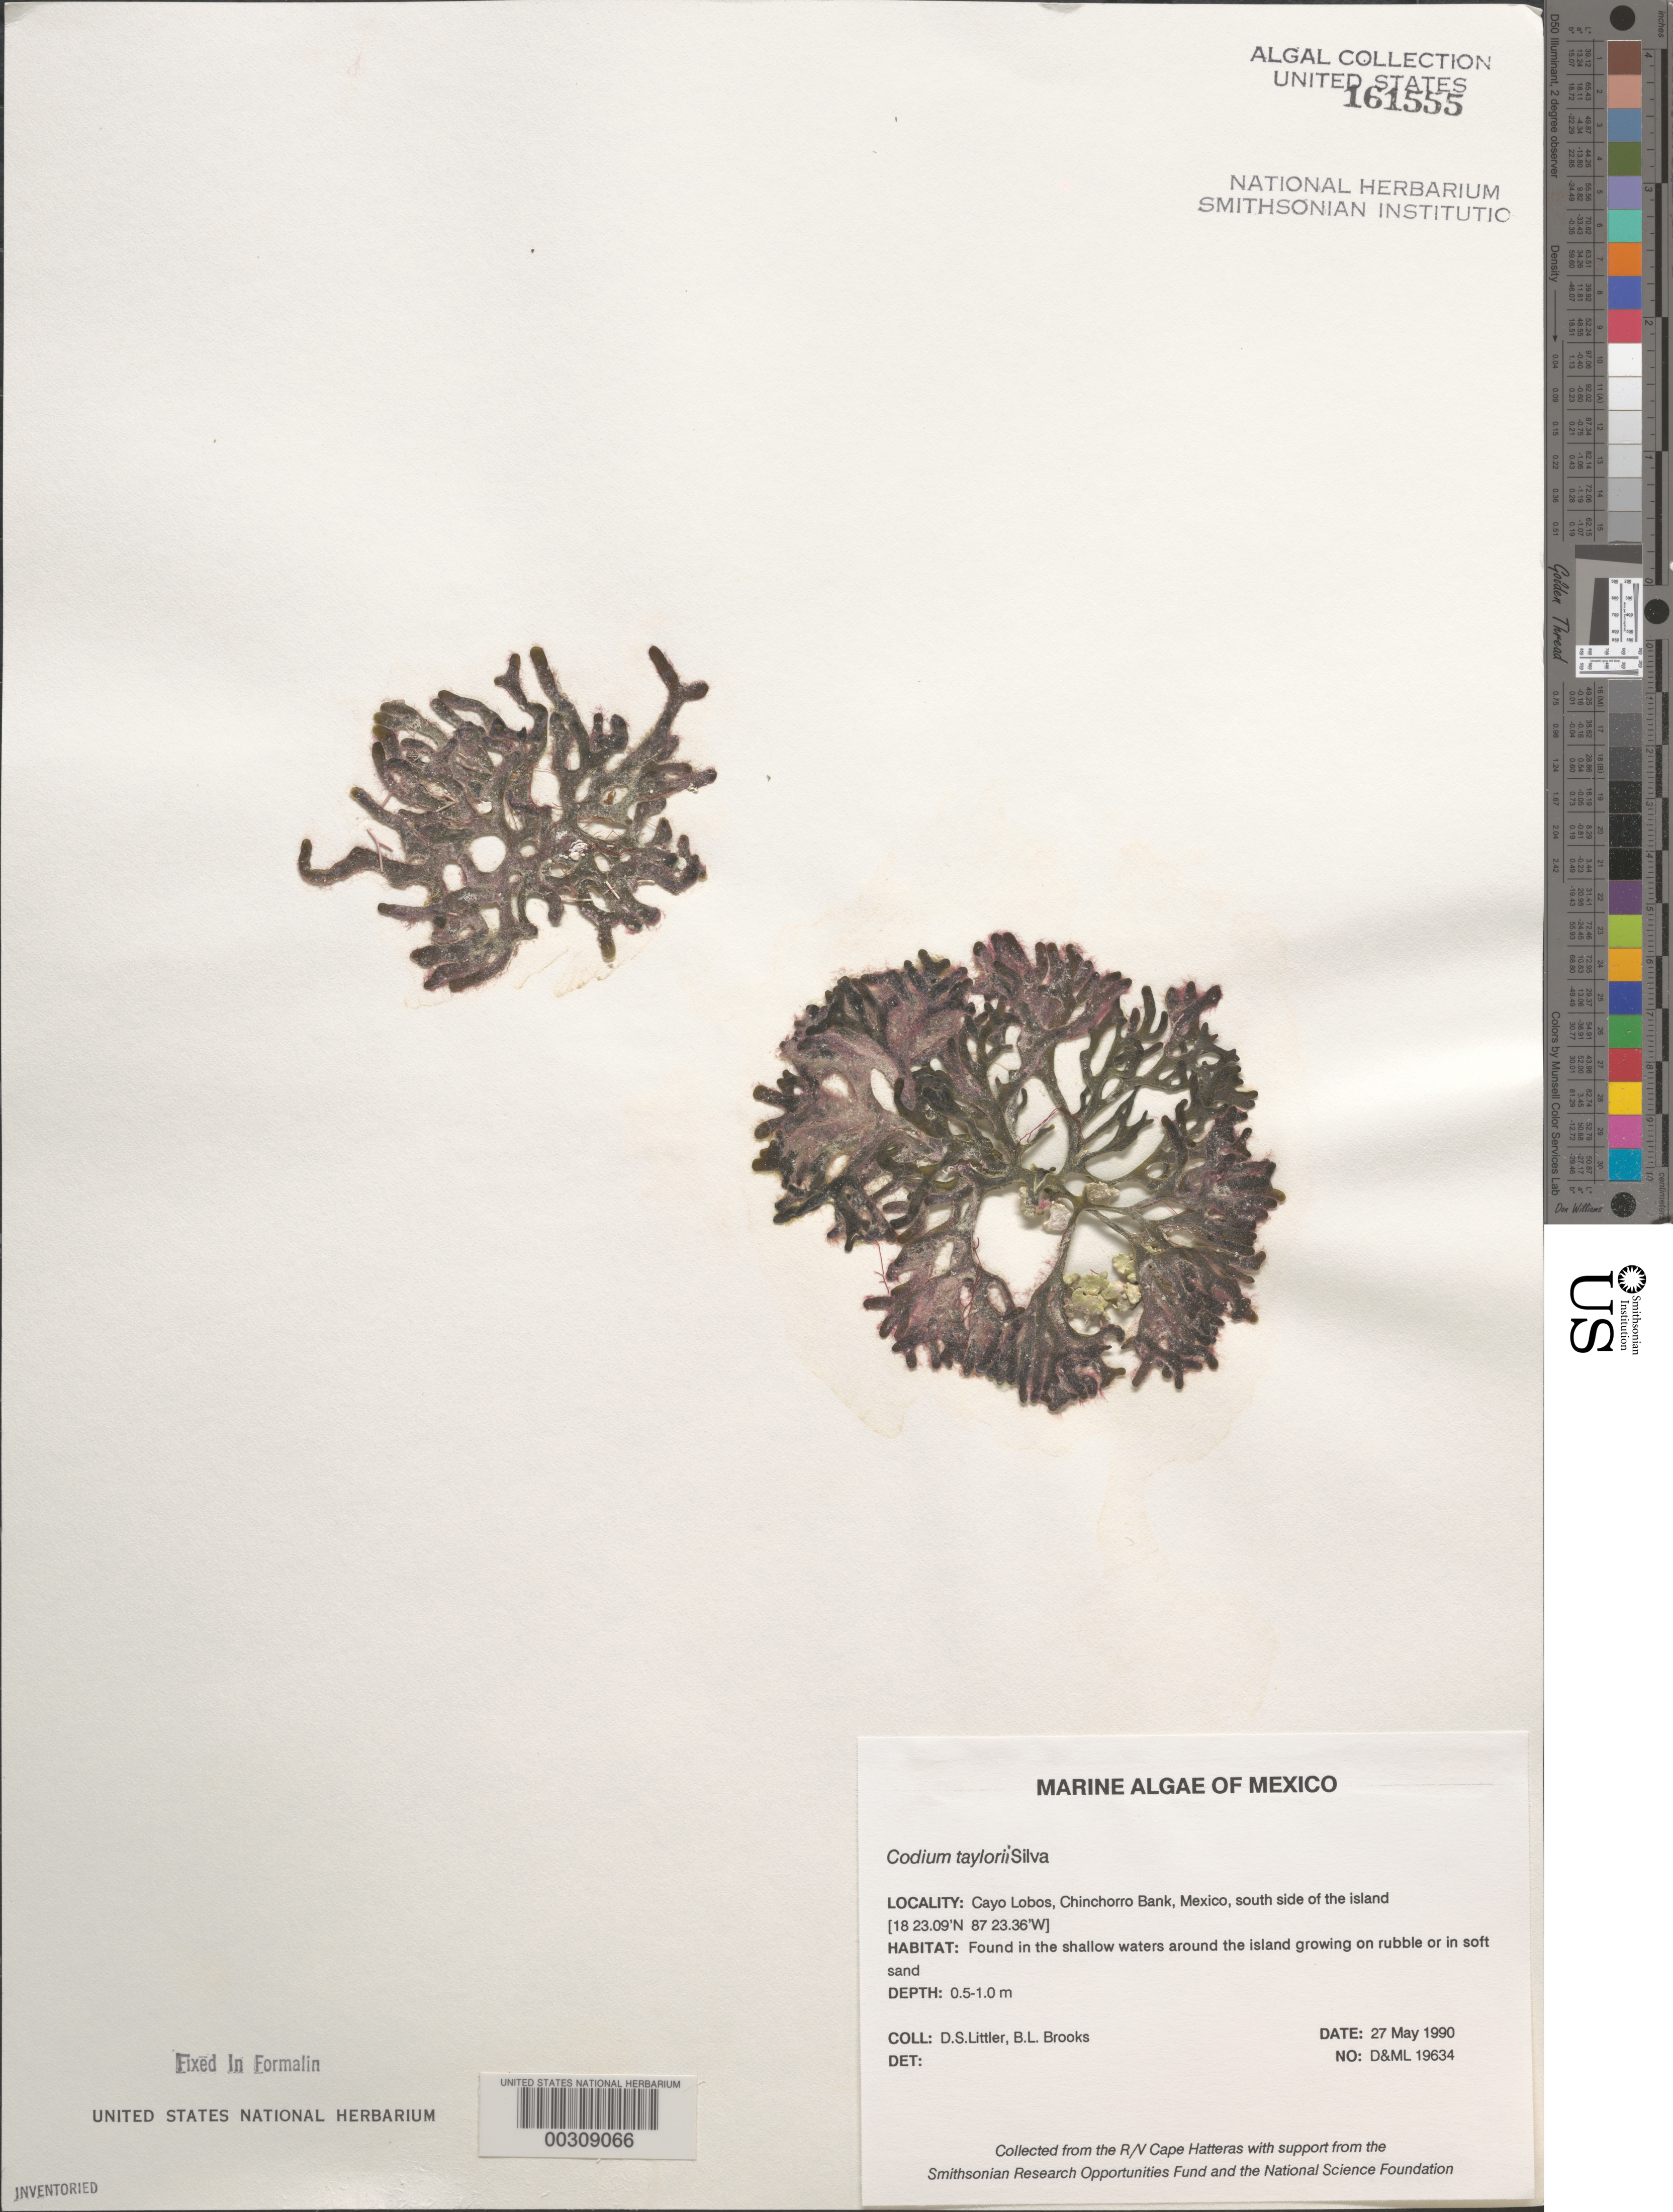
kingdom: Plantae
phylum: Chlorophyta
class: Ulvophyceae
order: Bryopsidales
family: Codiaceae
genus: Codium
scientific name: Codium taylorii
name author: P.C. Silva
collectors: D. S. Littler & B. Brooks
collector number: D&ML 19634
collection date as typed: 27 May 1990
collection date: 1990-05-27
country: Mexico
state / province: Quintana Roo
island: Cayo Lobos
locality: Chinchorro Bank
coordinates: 18 23.09'N, 87 23.36'W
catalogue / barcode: US 161555